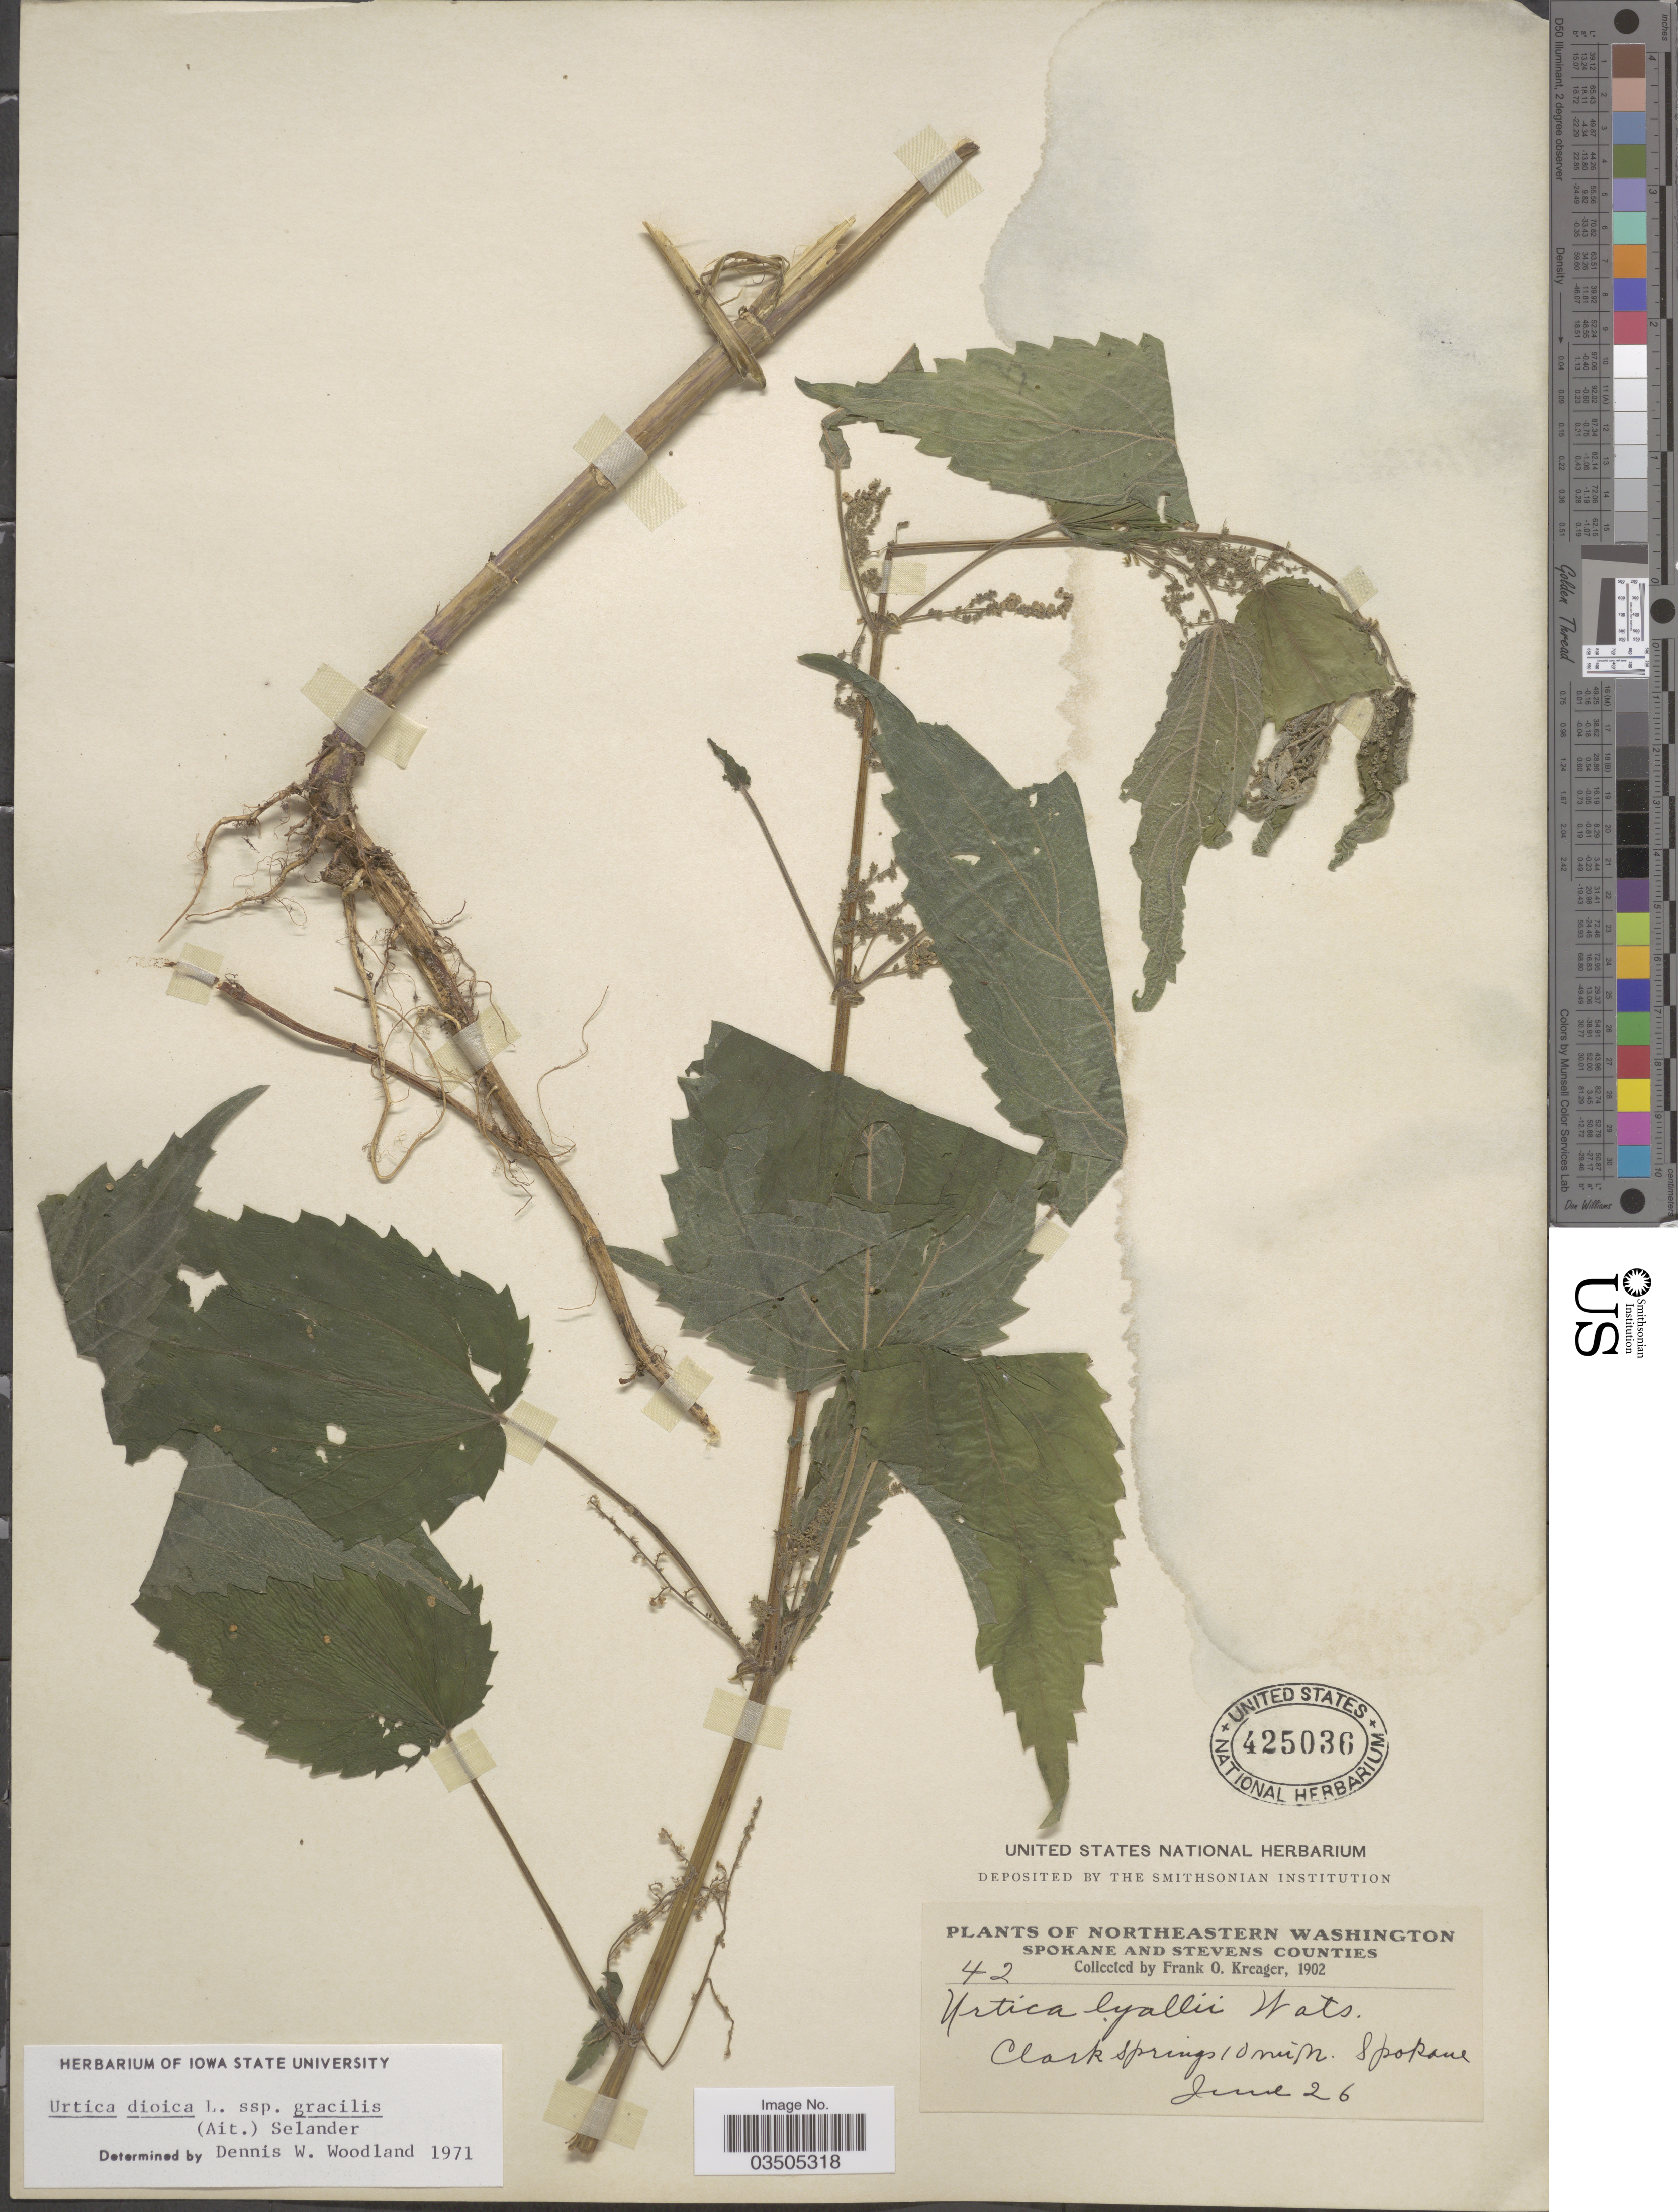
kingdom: Plantae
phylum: Tracheophyta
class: Magnoliopsida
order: Rosales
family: Urticaceae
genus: Urtica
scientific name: Urtica dioica subsp. gracilis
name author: L.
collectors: F. Kreager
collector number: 42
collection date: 1902-06-26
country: United States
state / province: Washington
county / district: Spokane / Stevens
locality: Northeastern Washington. Spokane and Stevens Counties. Clark Springs 10 mi N. Spokane.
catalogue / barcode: US 425036